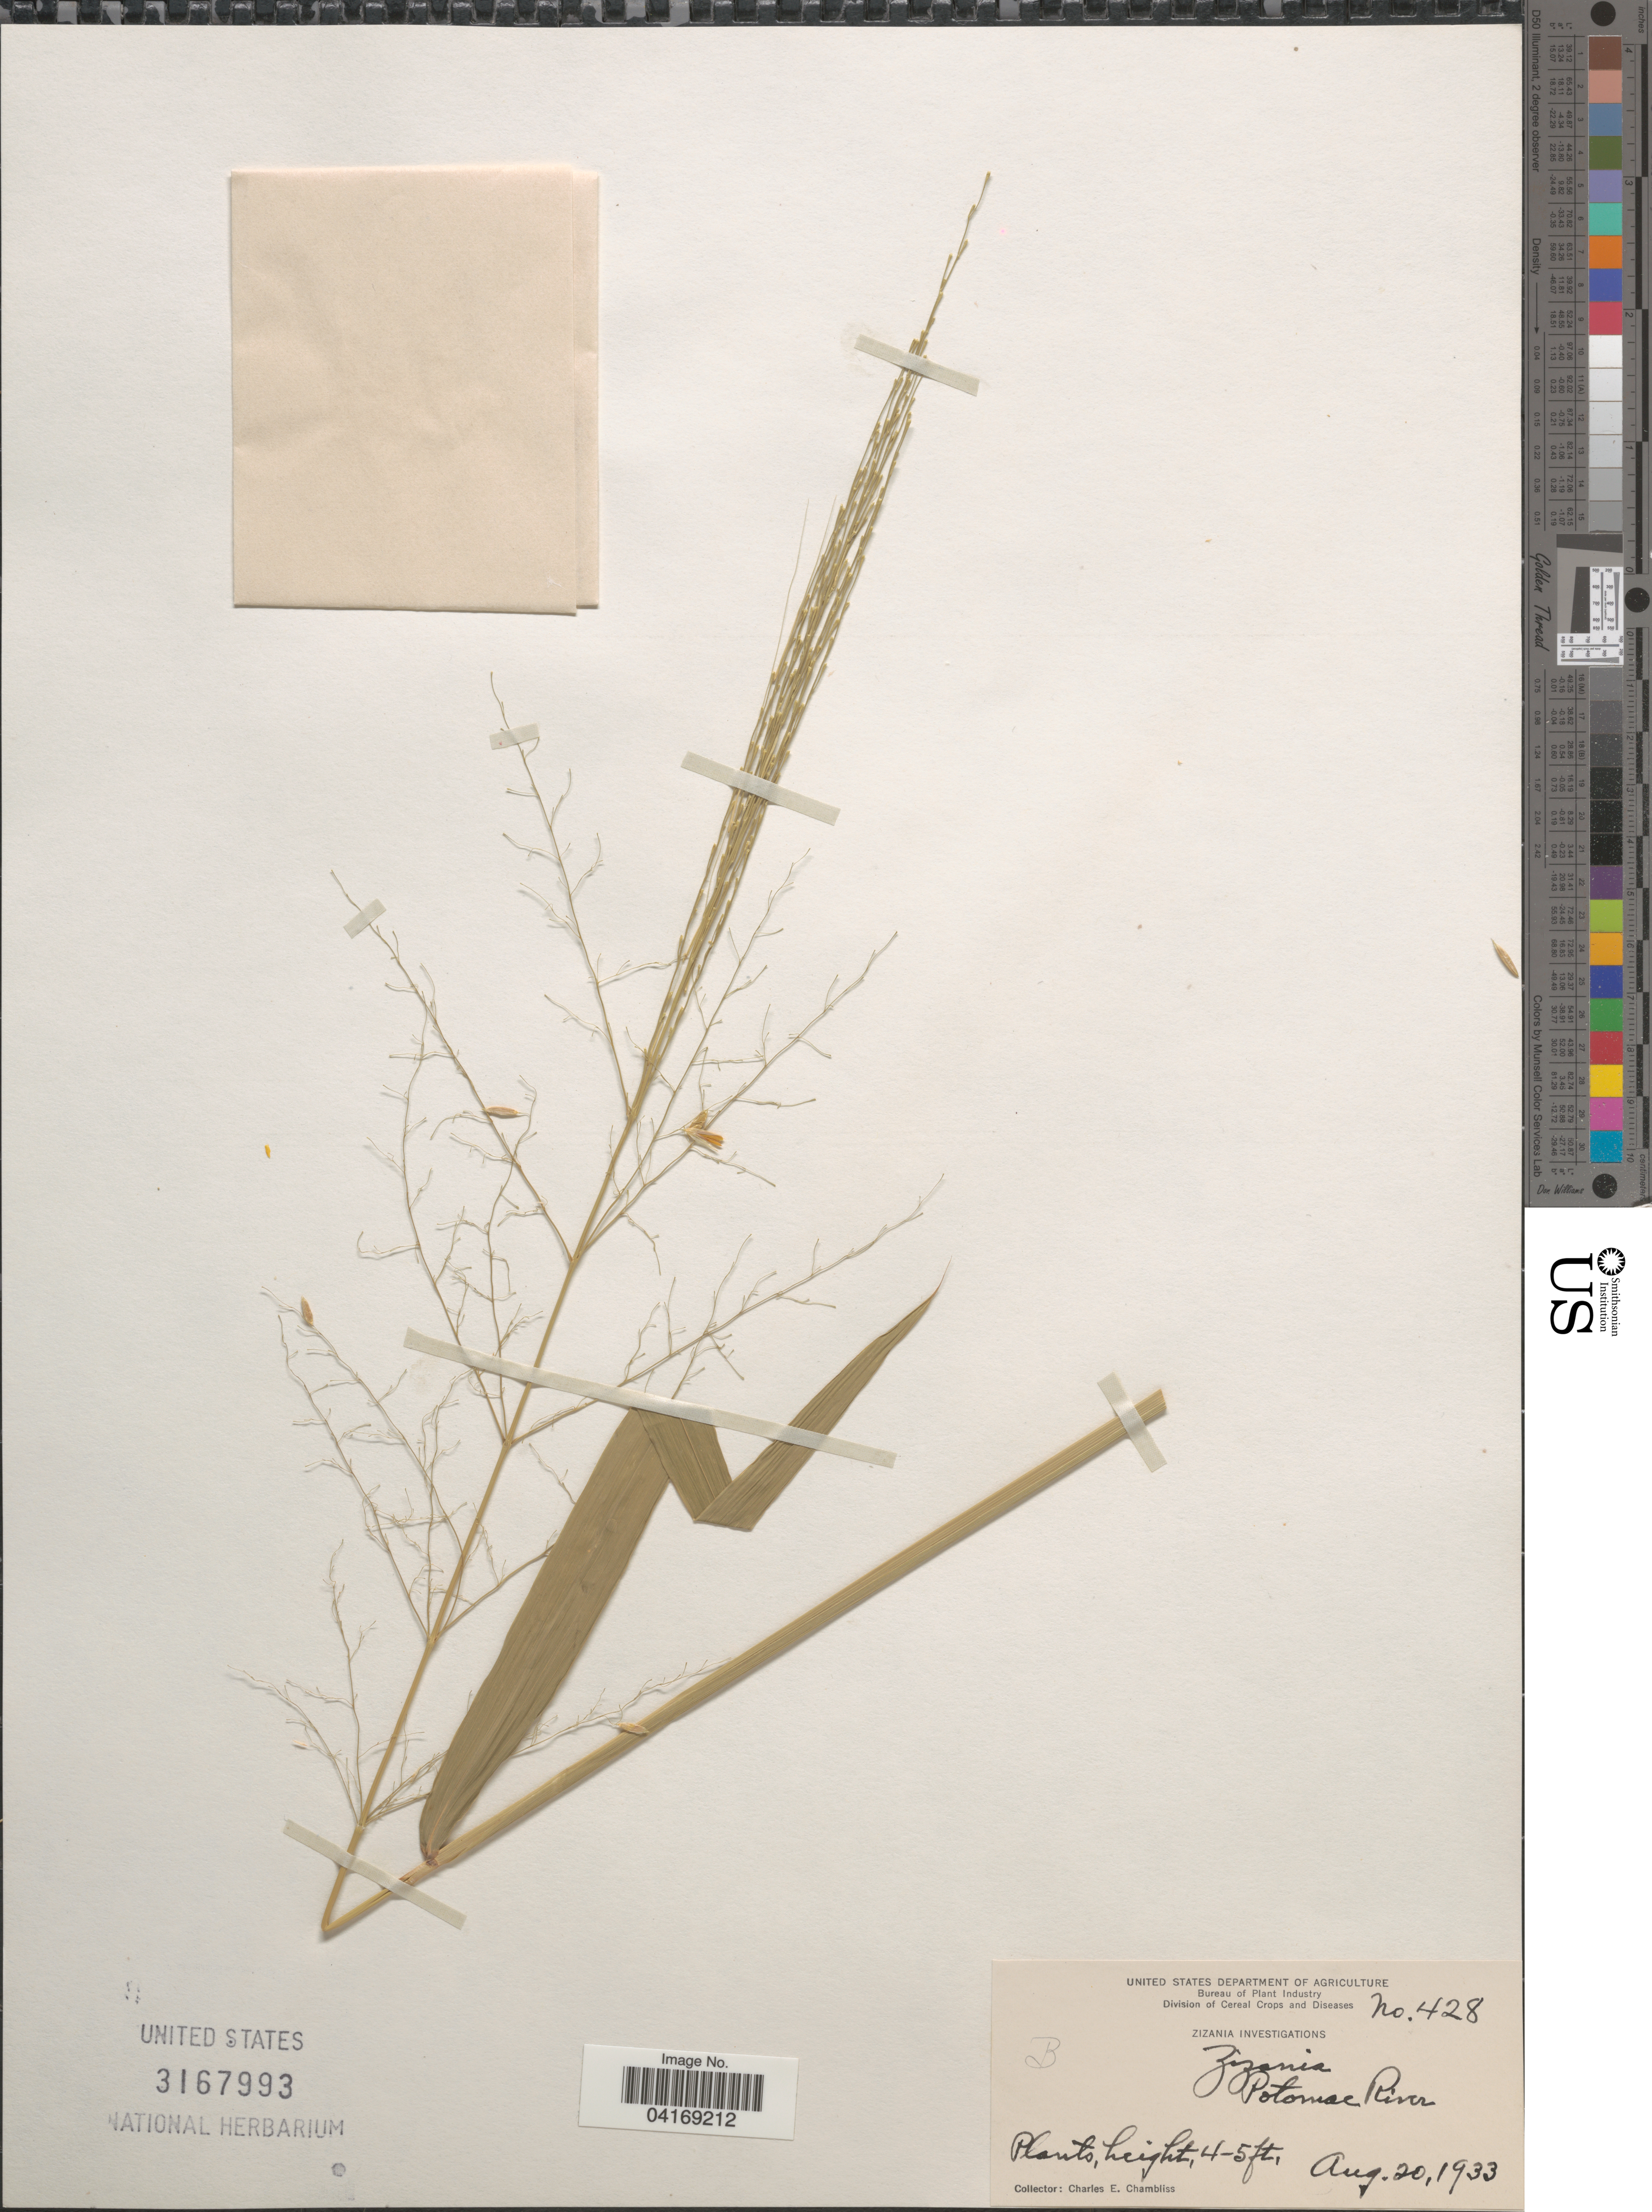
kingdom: Plantae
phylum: Tracheophyta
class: Liliopsida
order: Poales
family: Poaceae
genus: Zizania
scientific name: Zizania sp.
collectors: C. Chambliss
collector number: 428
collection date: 1933-08-20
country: United States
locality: Potomac River.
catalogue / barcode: US 3167993